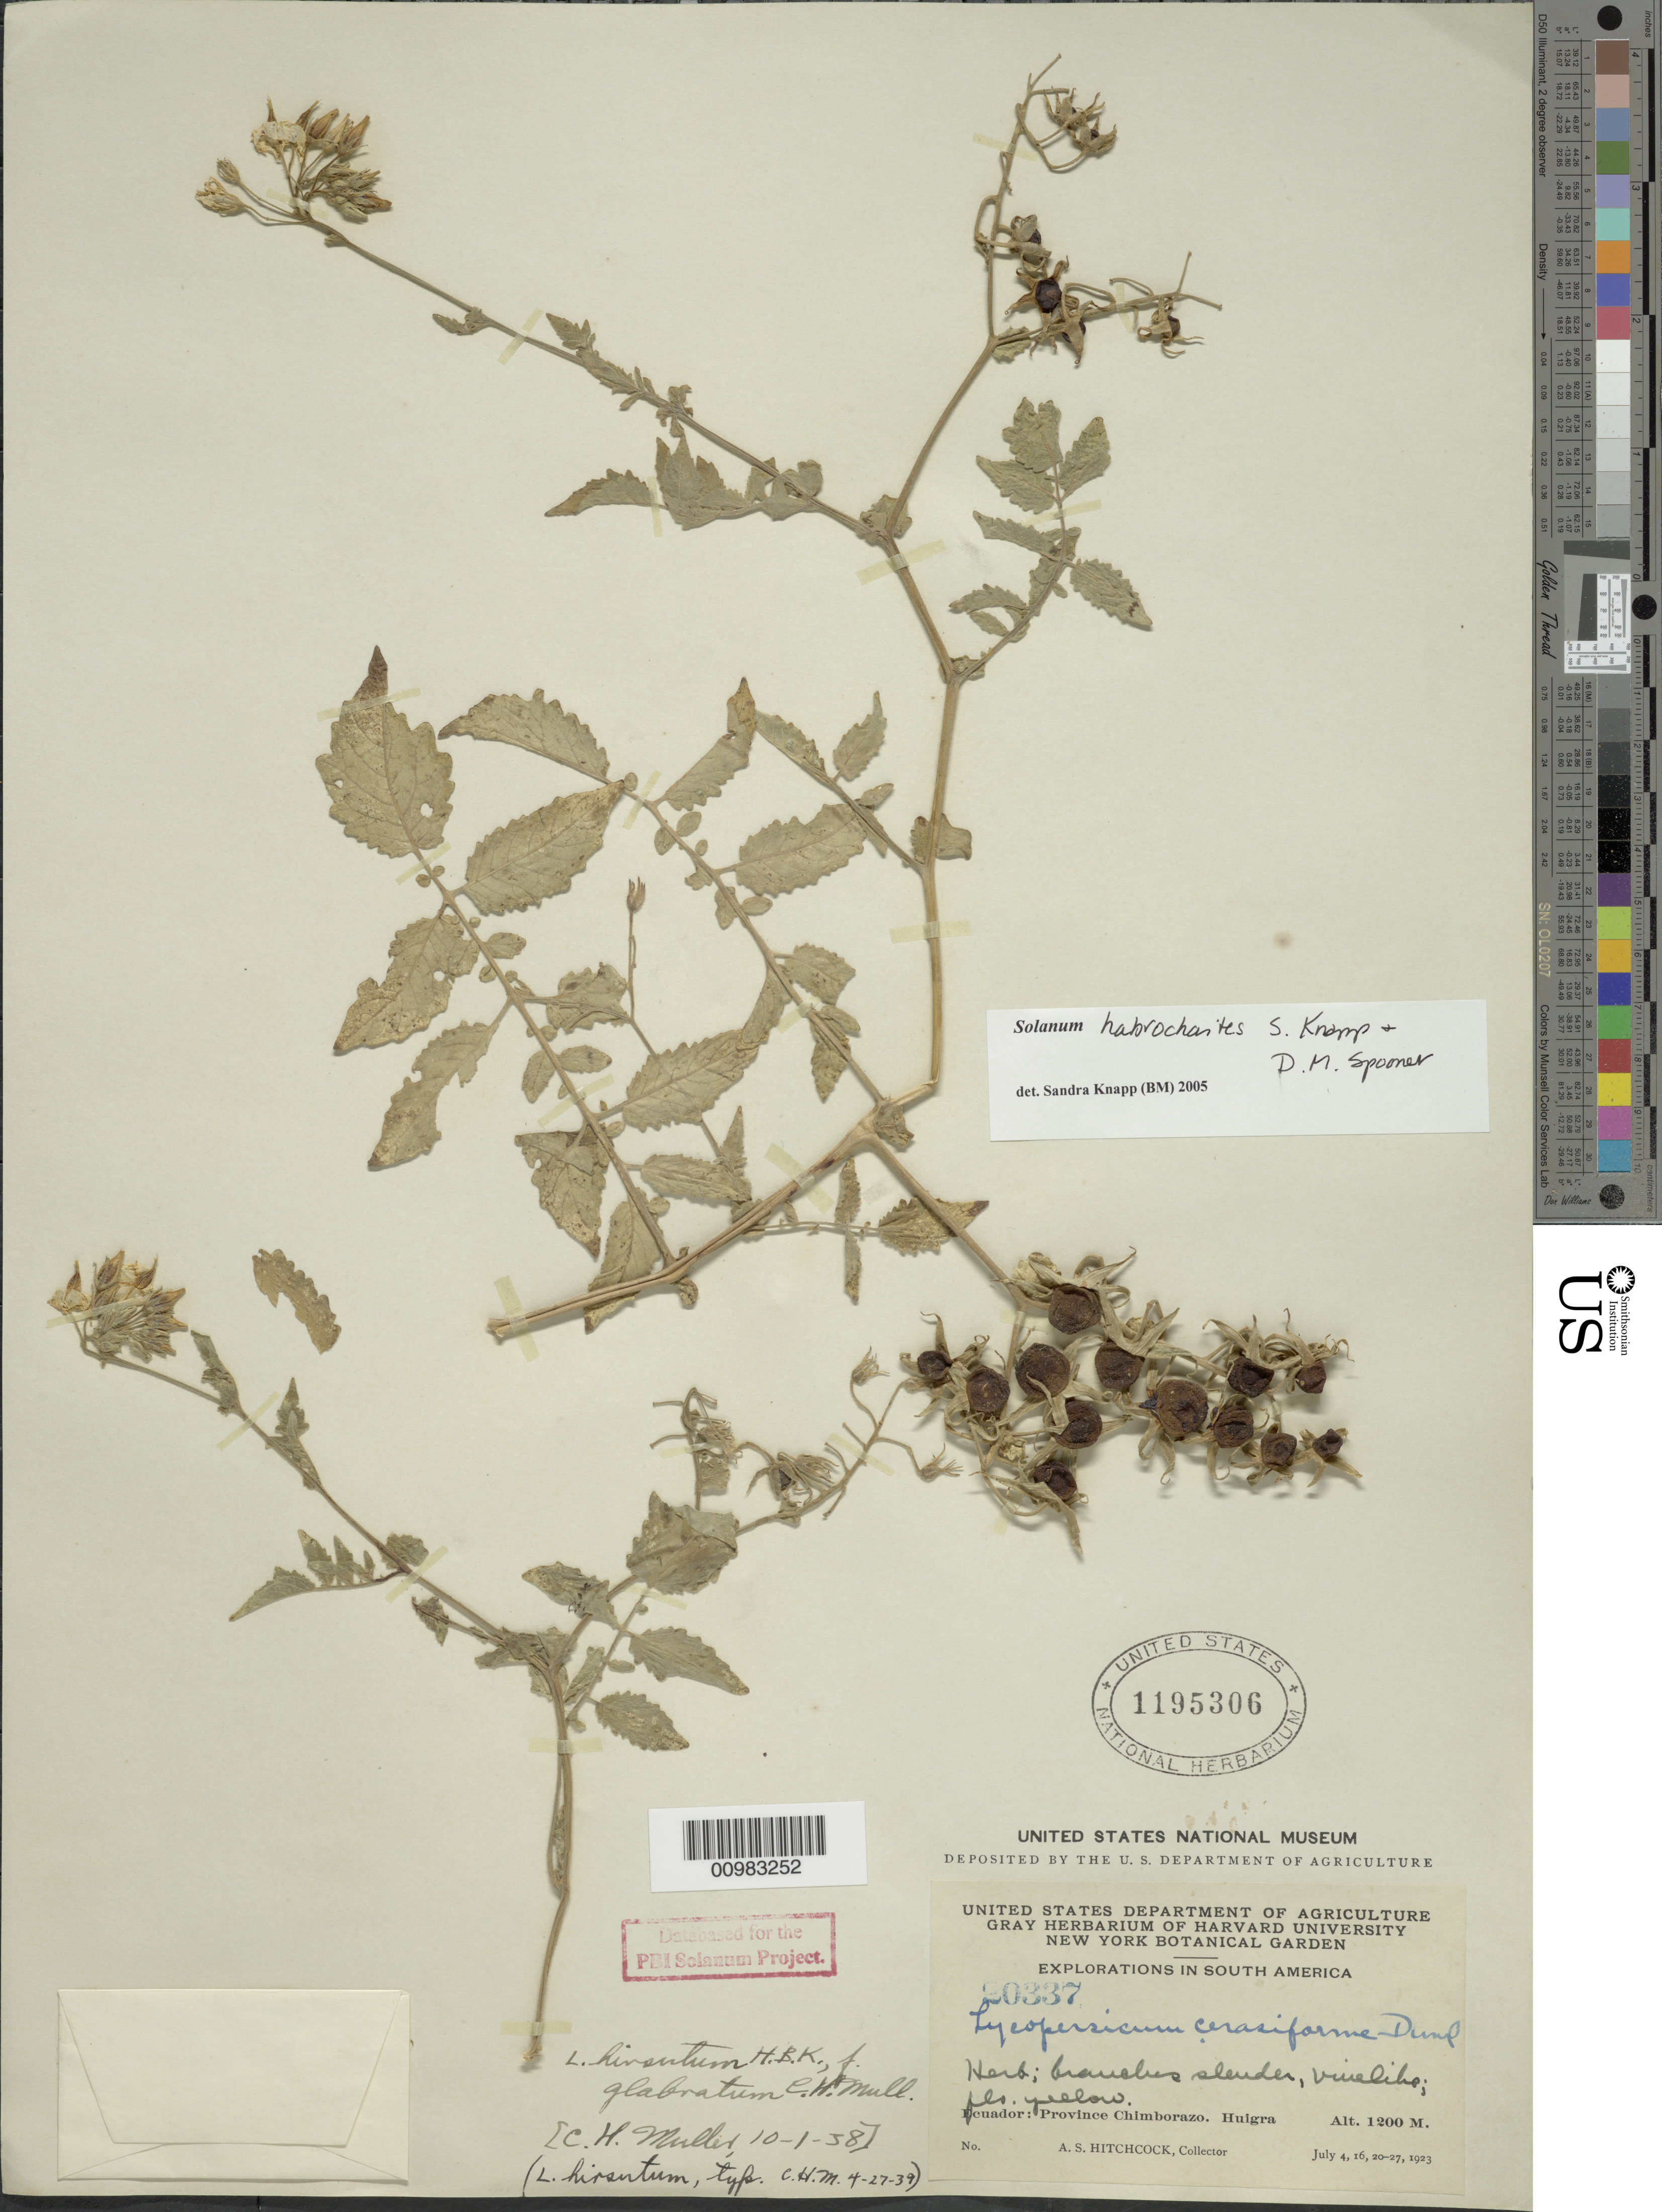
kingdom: Plantae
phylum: Tracheophyta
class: Magnoliopsida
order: Solanales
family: Solanaceae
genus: Solanum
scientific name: Solanum habrochaites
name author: S. Knapp & D.M. Spooner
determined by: Peralta, Iris E.; Knapp, S. D.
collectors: A. S. Hitchcock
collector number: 20337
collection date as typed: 4 Jul 1923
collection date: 1923-07-04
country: Ecuador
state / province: Chimborazo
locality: Huigra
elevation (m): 1200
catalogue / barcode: US 1195306